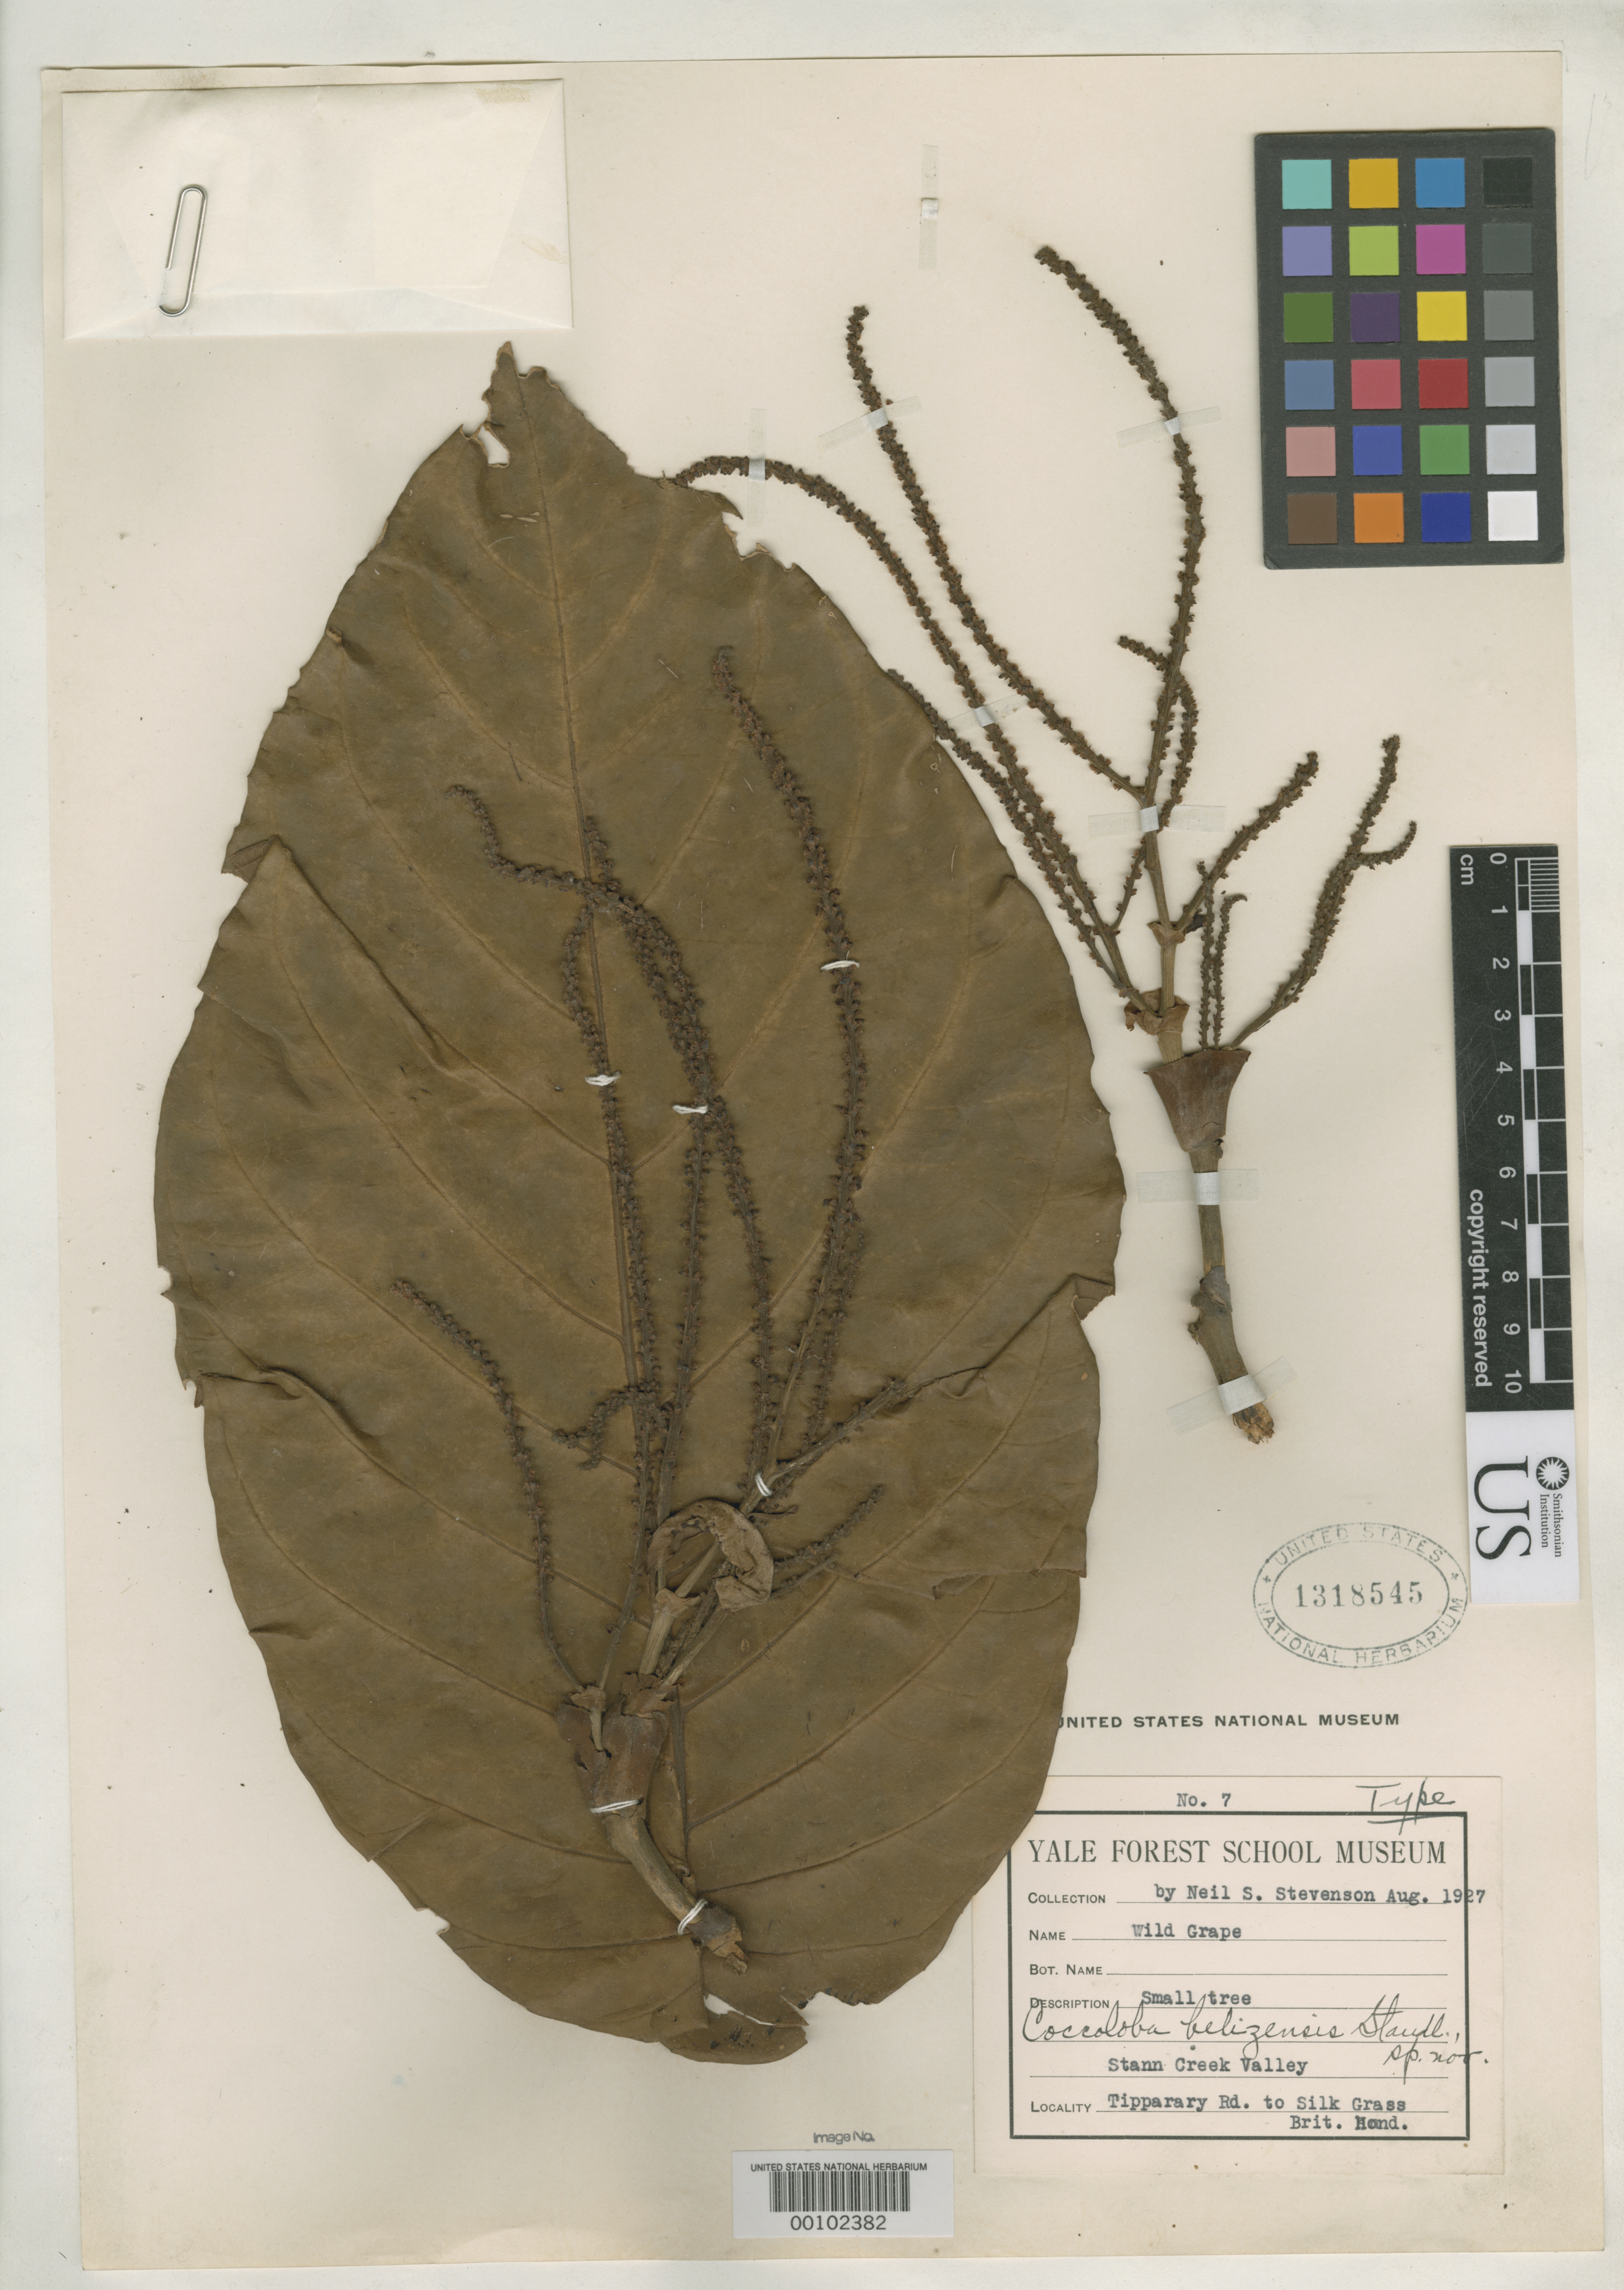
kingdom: Plantae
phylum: Tracheophyta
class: Magnoliopsida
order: Caryophyllales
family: Polygonaceae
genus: Coccoloba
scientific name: Coccoloba belizensis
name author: Standl.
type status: Isotype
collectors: N. Stevenson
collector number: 7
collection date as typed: Aug 1927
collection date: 1927-08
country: Belize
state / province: Stann Creek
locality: Tipperary Road to Silk Brass, Stann Creek Valley.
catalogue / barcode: US 1318545